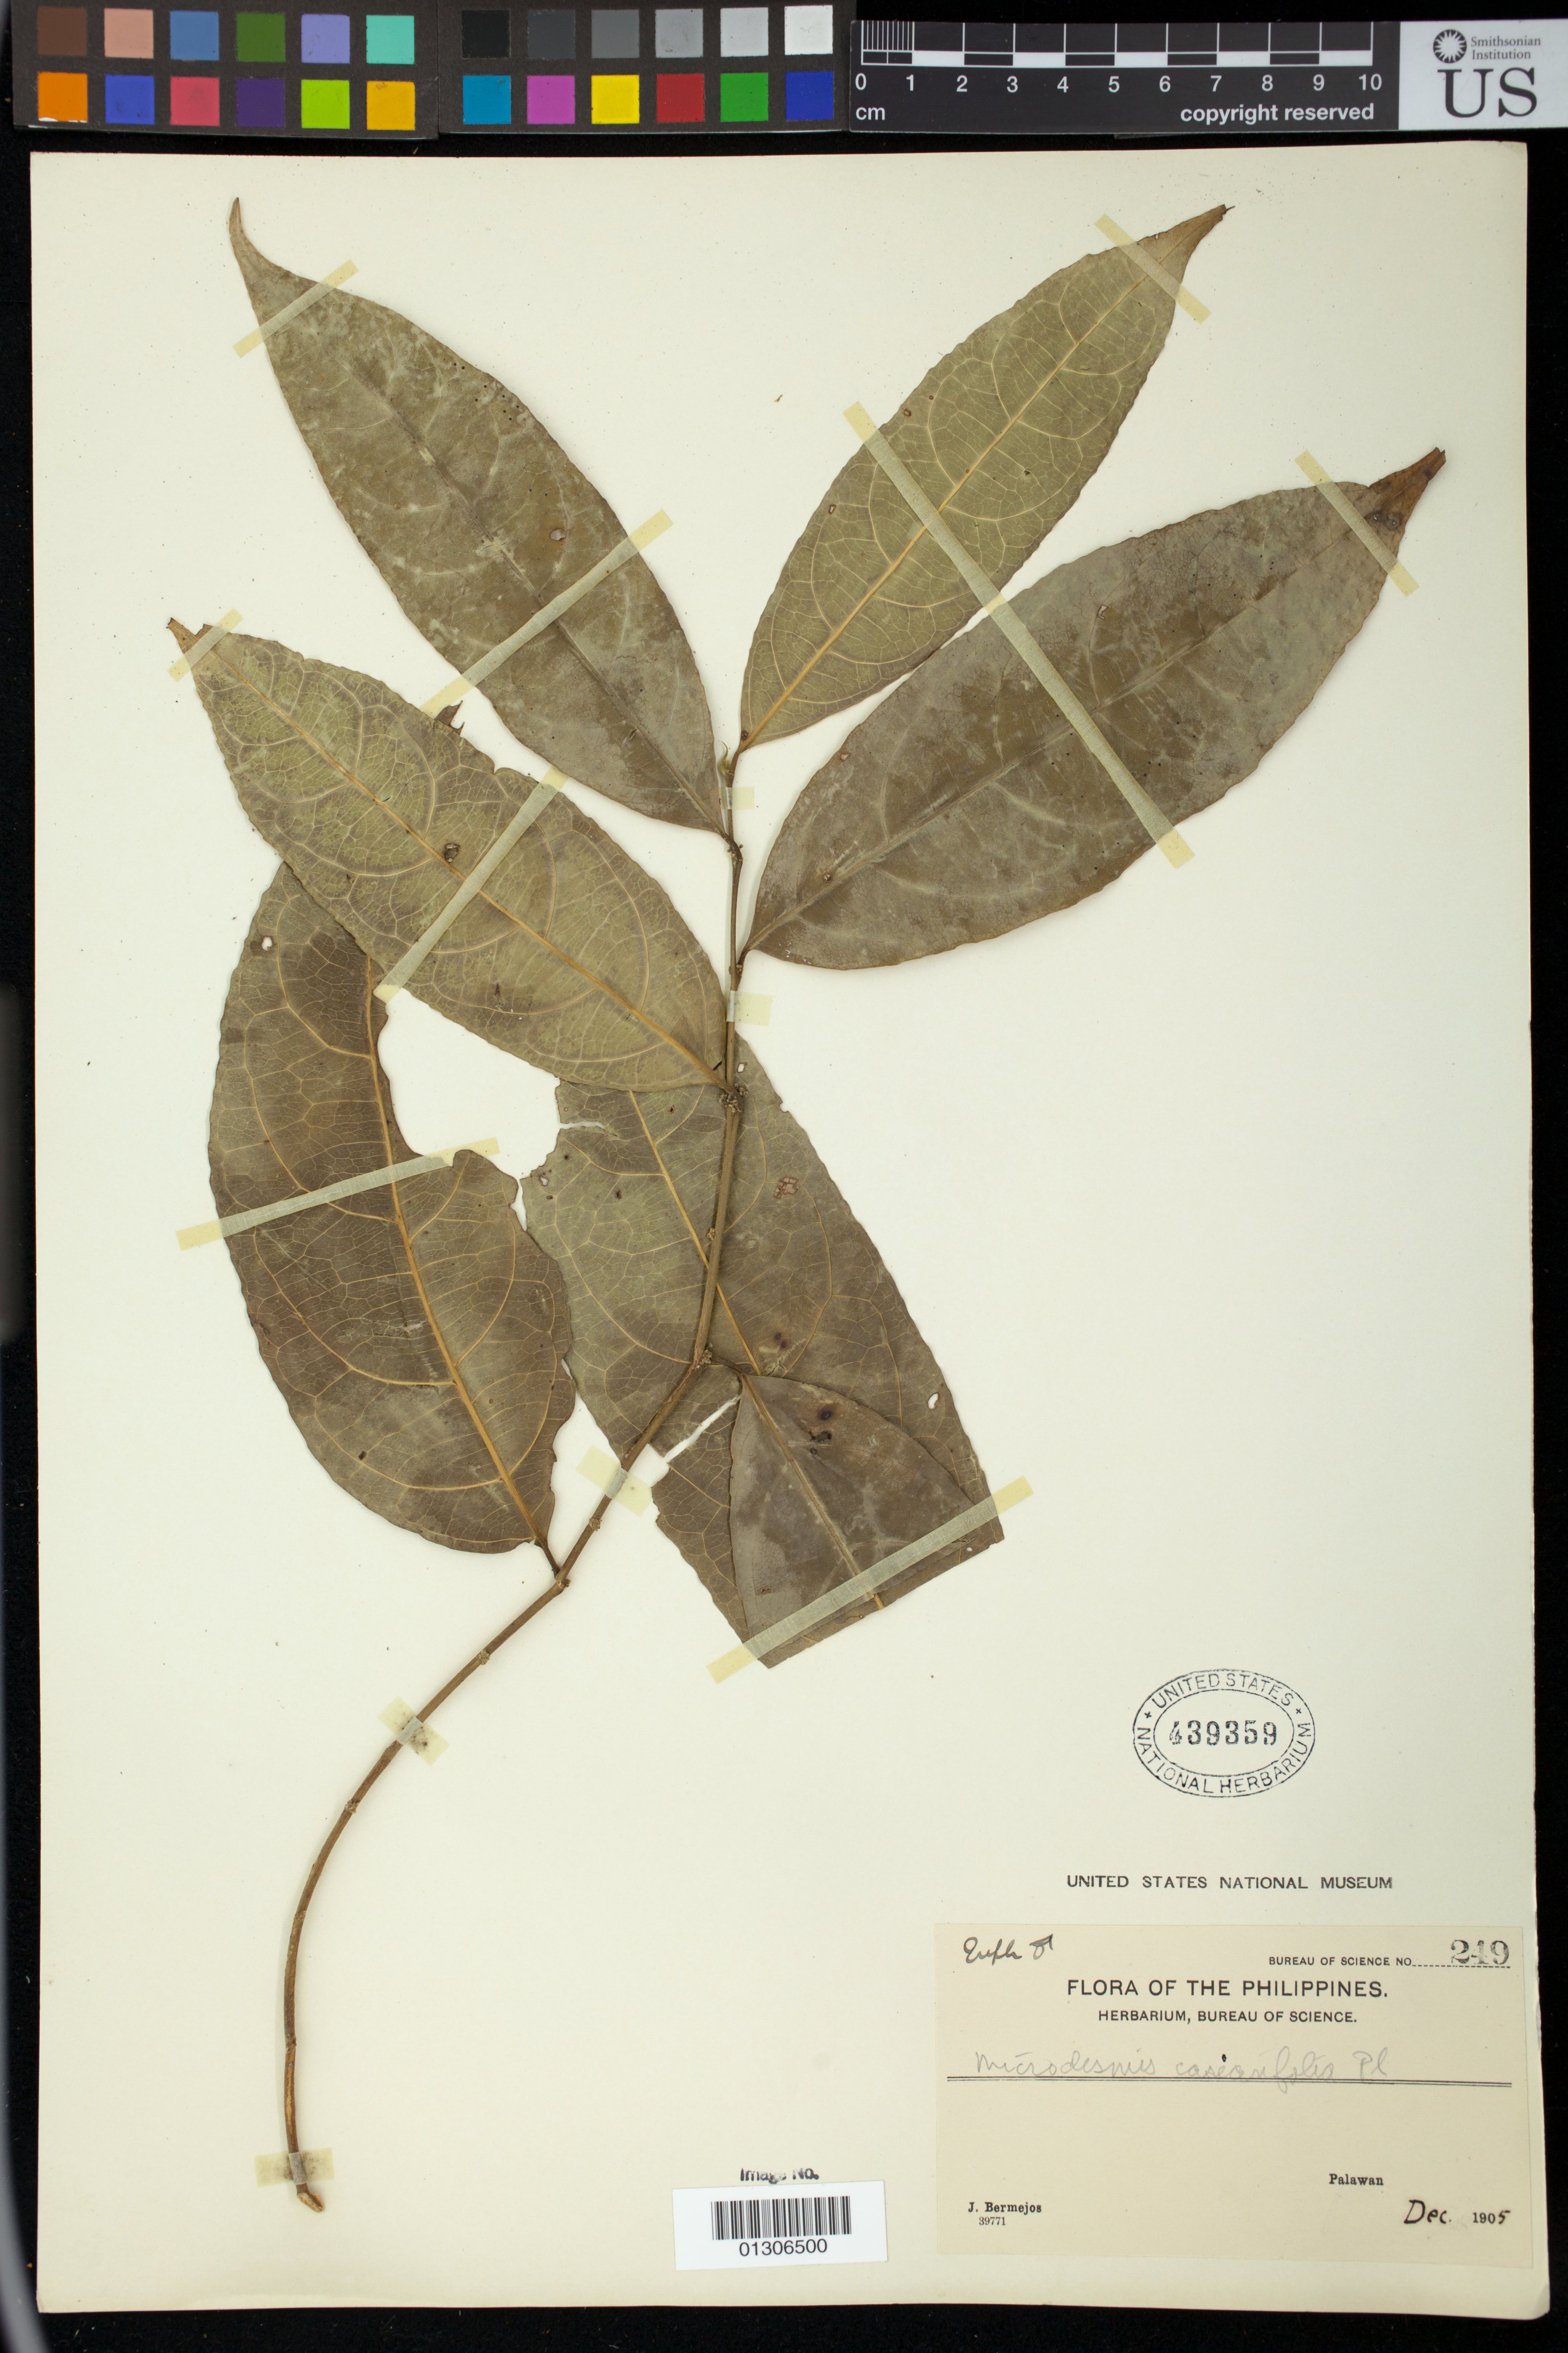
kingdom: Plantae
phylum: Tracheophyta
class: Magnoliopsida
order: Malpighiales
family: Pandaceae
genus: Microdesmis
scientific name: Microdesmis casearifolia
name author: Planch. & Hook.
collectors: J. Bermejos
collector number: Bur Sci No 249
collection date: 1905-12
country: Philippines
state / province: Mimaropa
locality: Palawan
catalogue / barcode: US 439359